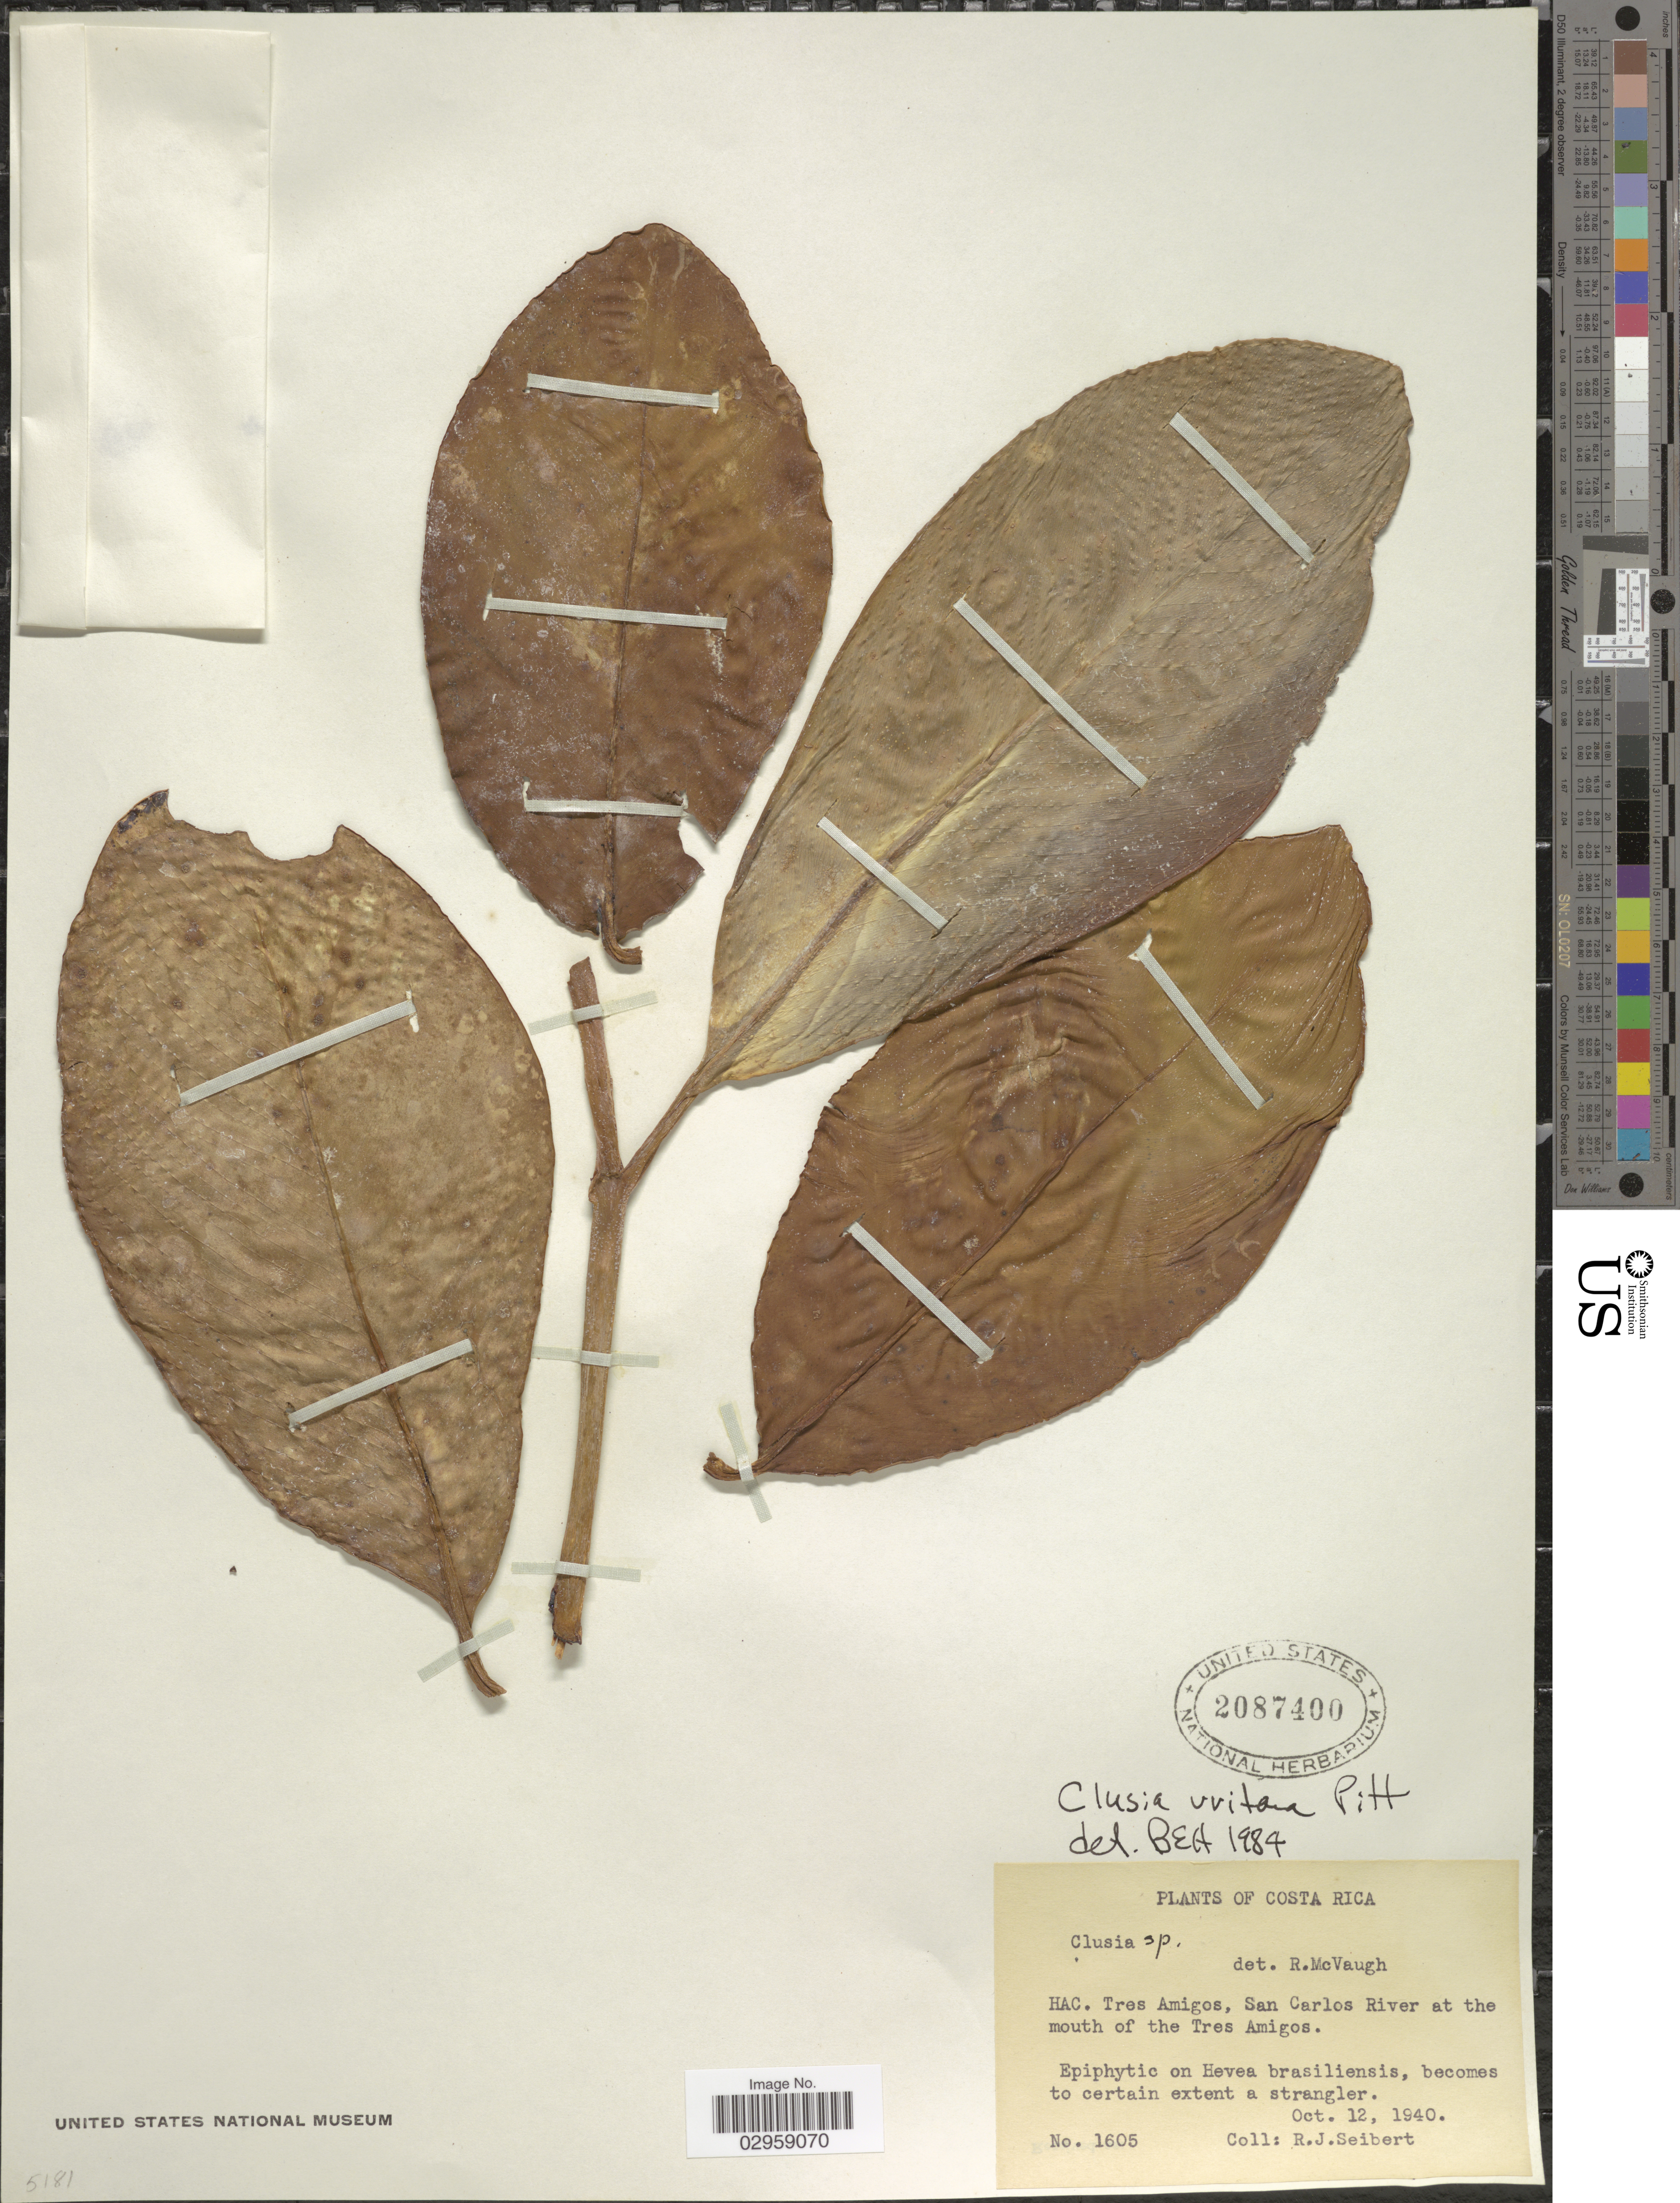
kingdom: Plantae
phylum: Tracheophyta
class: Magnoliopsida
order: Malpighiales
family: Clusiaceae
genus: Clusia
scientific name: Clusia uvitana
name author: Pittier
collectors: R. J. Seibert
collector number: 1605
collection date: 1940-10-12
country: Costa Rica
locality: Tres Amigos, San Carlos River at the mouth of the Tres Amigos.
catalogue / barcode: US 2087400